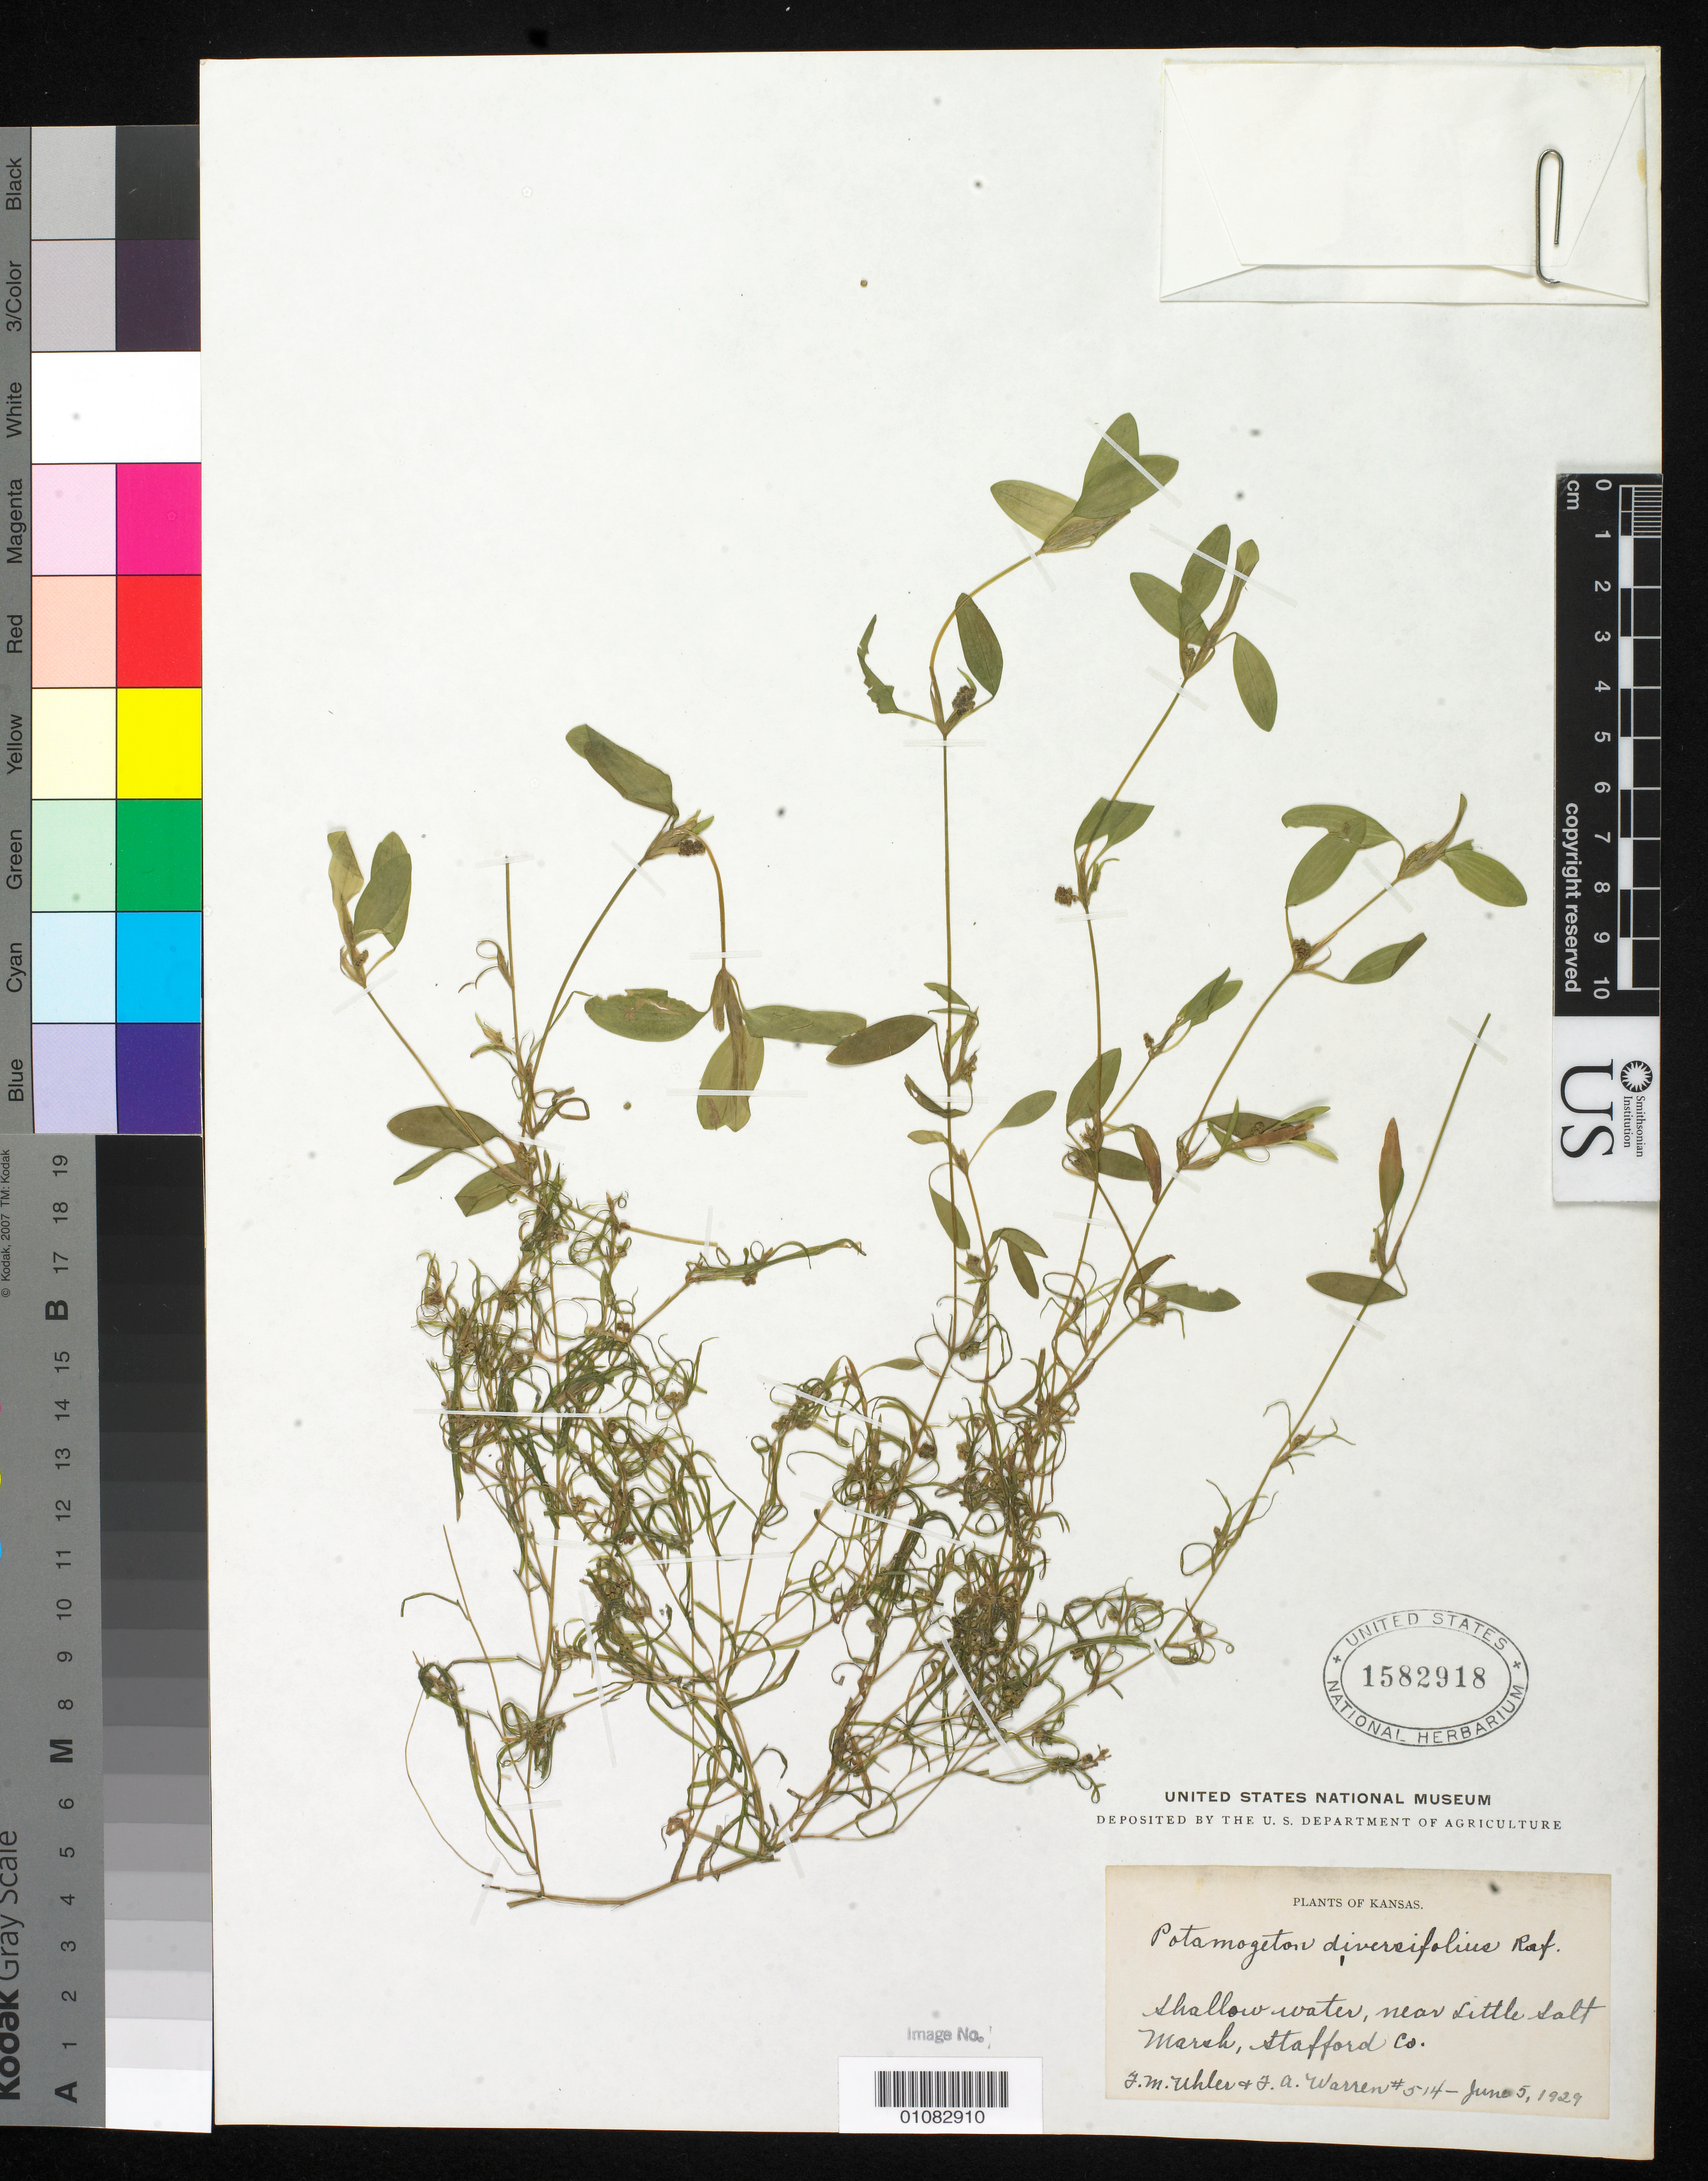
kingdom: Plantae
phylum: Tracheophyta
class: Liliopsida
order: Alismatales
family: Potamogetonaceae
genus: Potamogeton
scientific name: Potamogeton diversifolius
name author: Raf.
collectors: F. Uhler & F. A. Warren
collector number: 514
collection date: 1929-06-05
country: United States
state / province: Kansas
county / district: Stafford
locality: near Little Salt Marsh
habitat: Shallow water.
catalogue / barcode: US 1582918